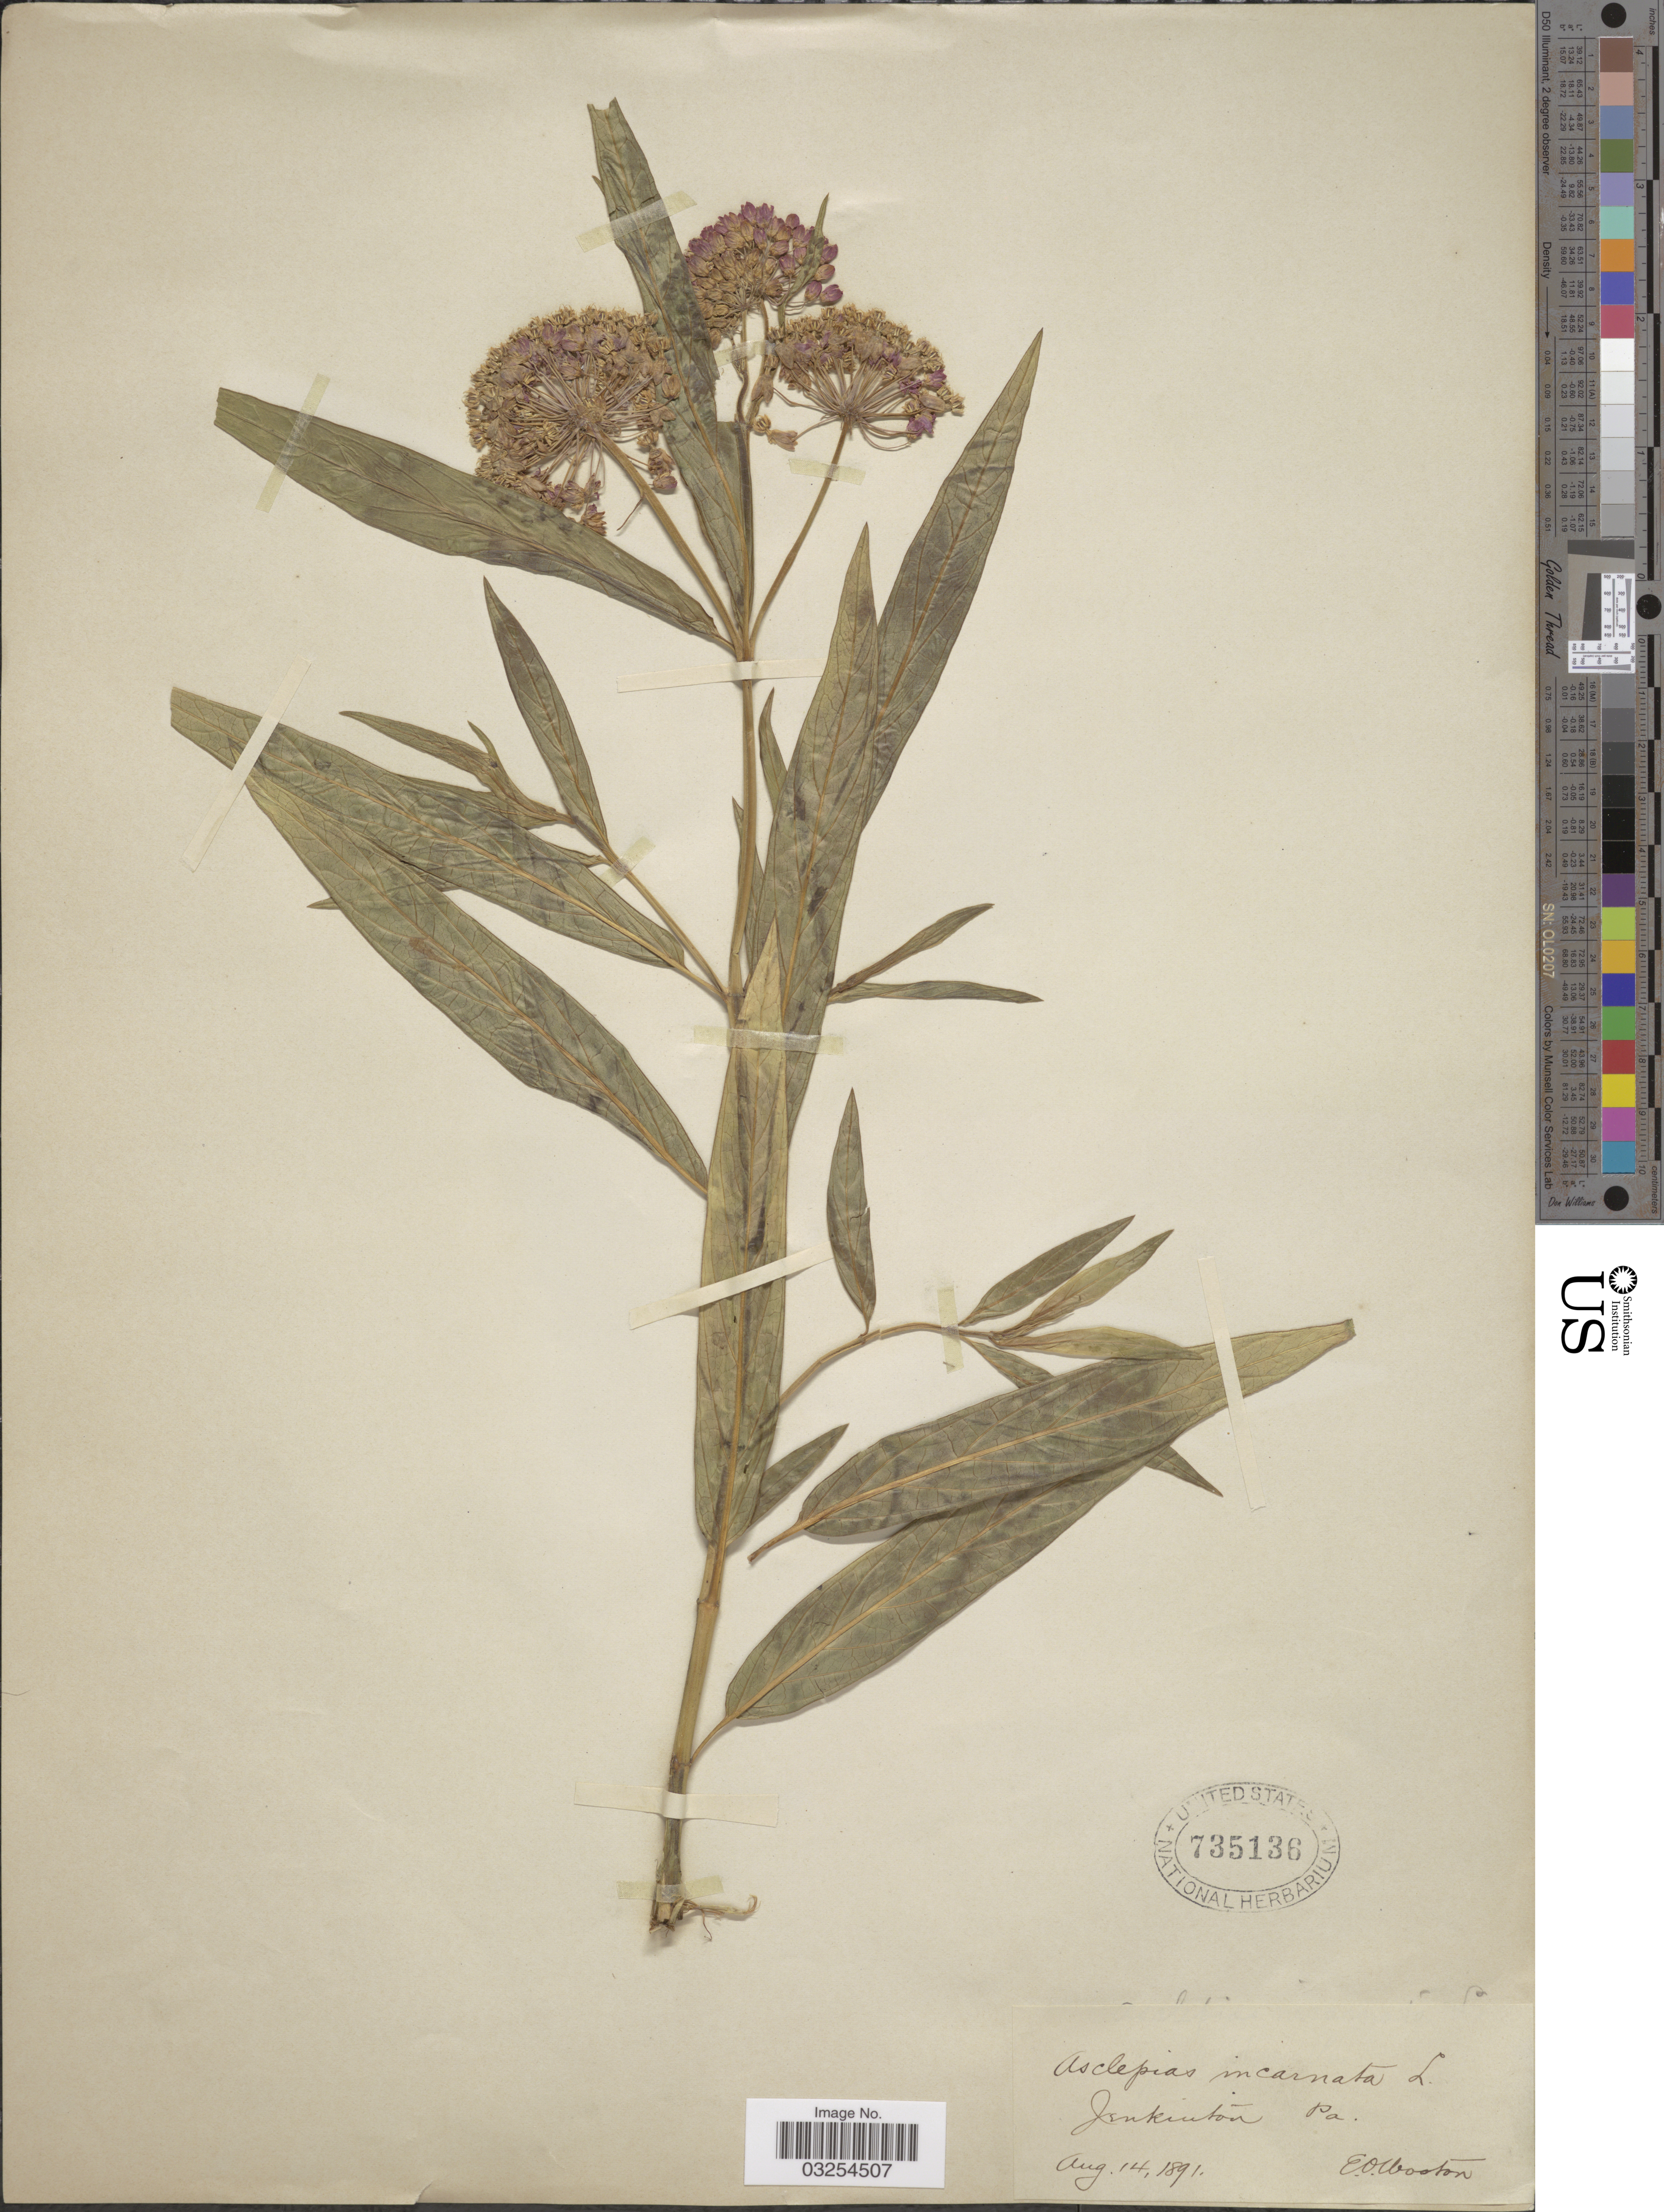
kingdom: Plantae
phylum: Tracheophyta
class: Magnoliopsida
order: Gentianales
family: Apocynaceae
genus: Asclepias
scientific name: Asclepias incarnata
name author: L.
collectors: E. O. Wooton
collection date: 1891-08-14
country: United States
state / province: Pennsylvania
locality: Jenkintown.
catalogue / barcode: US 735136